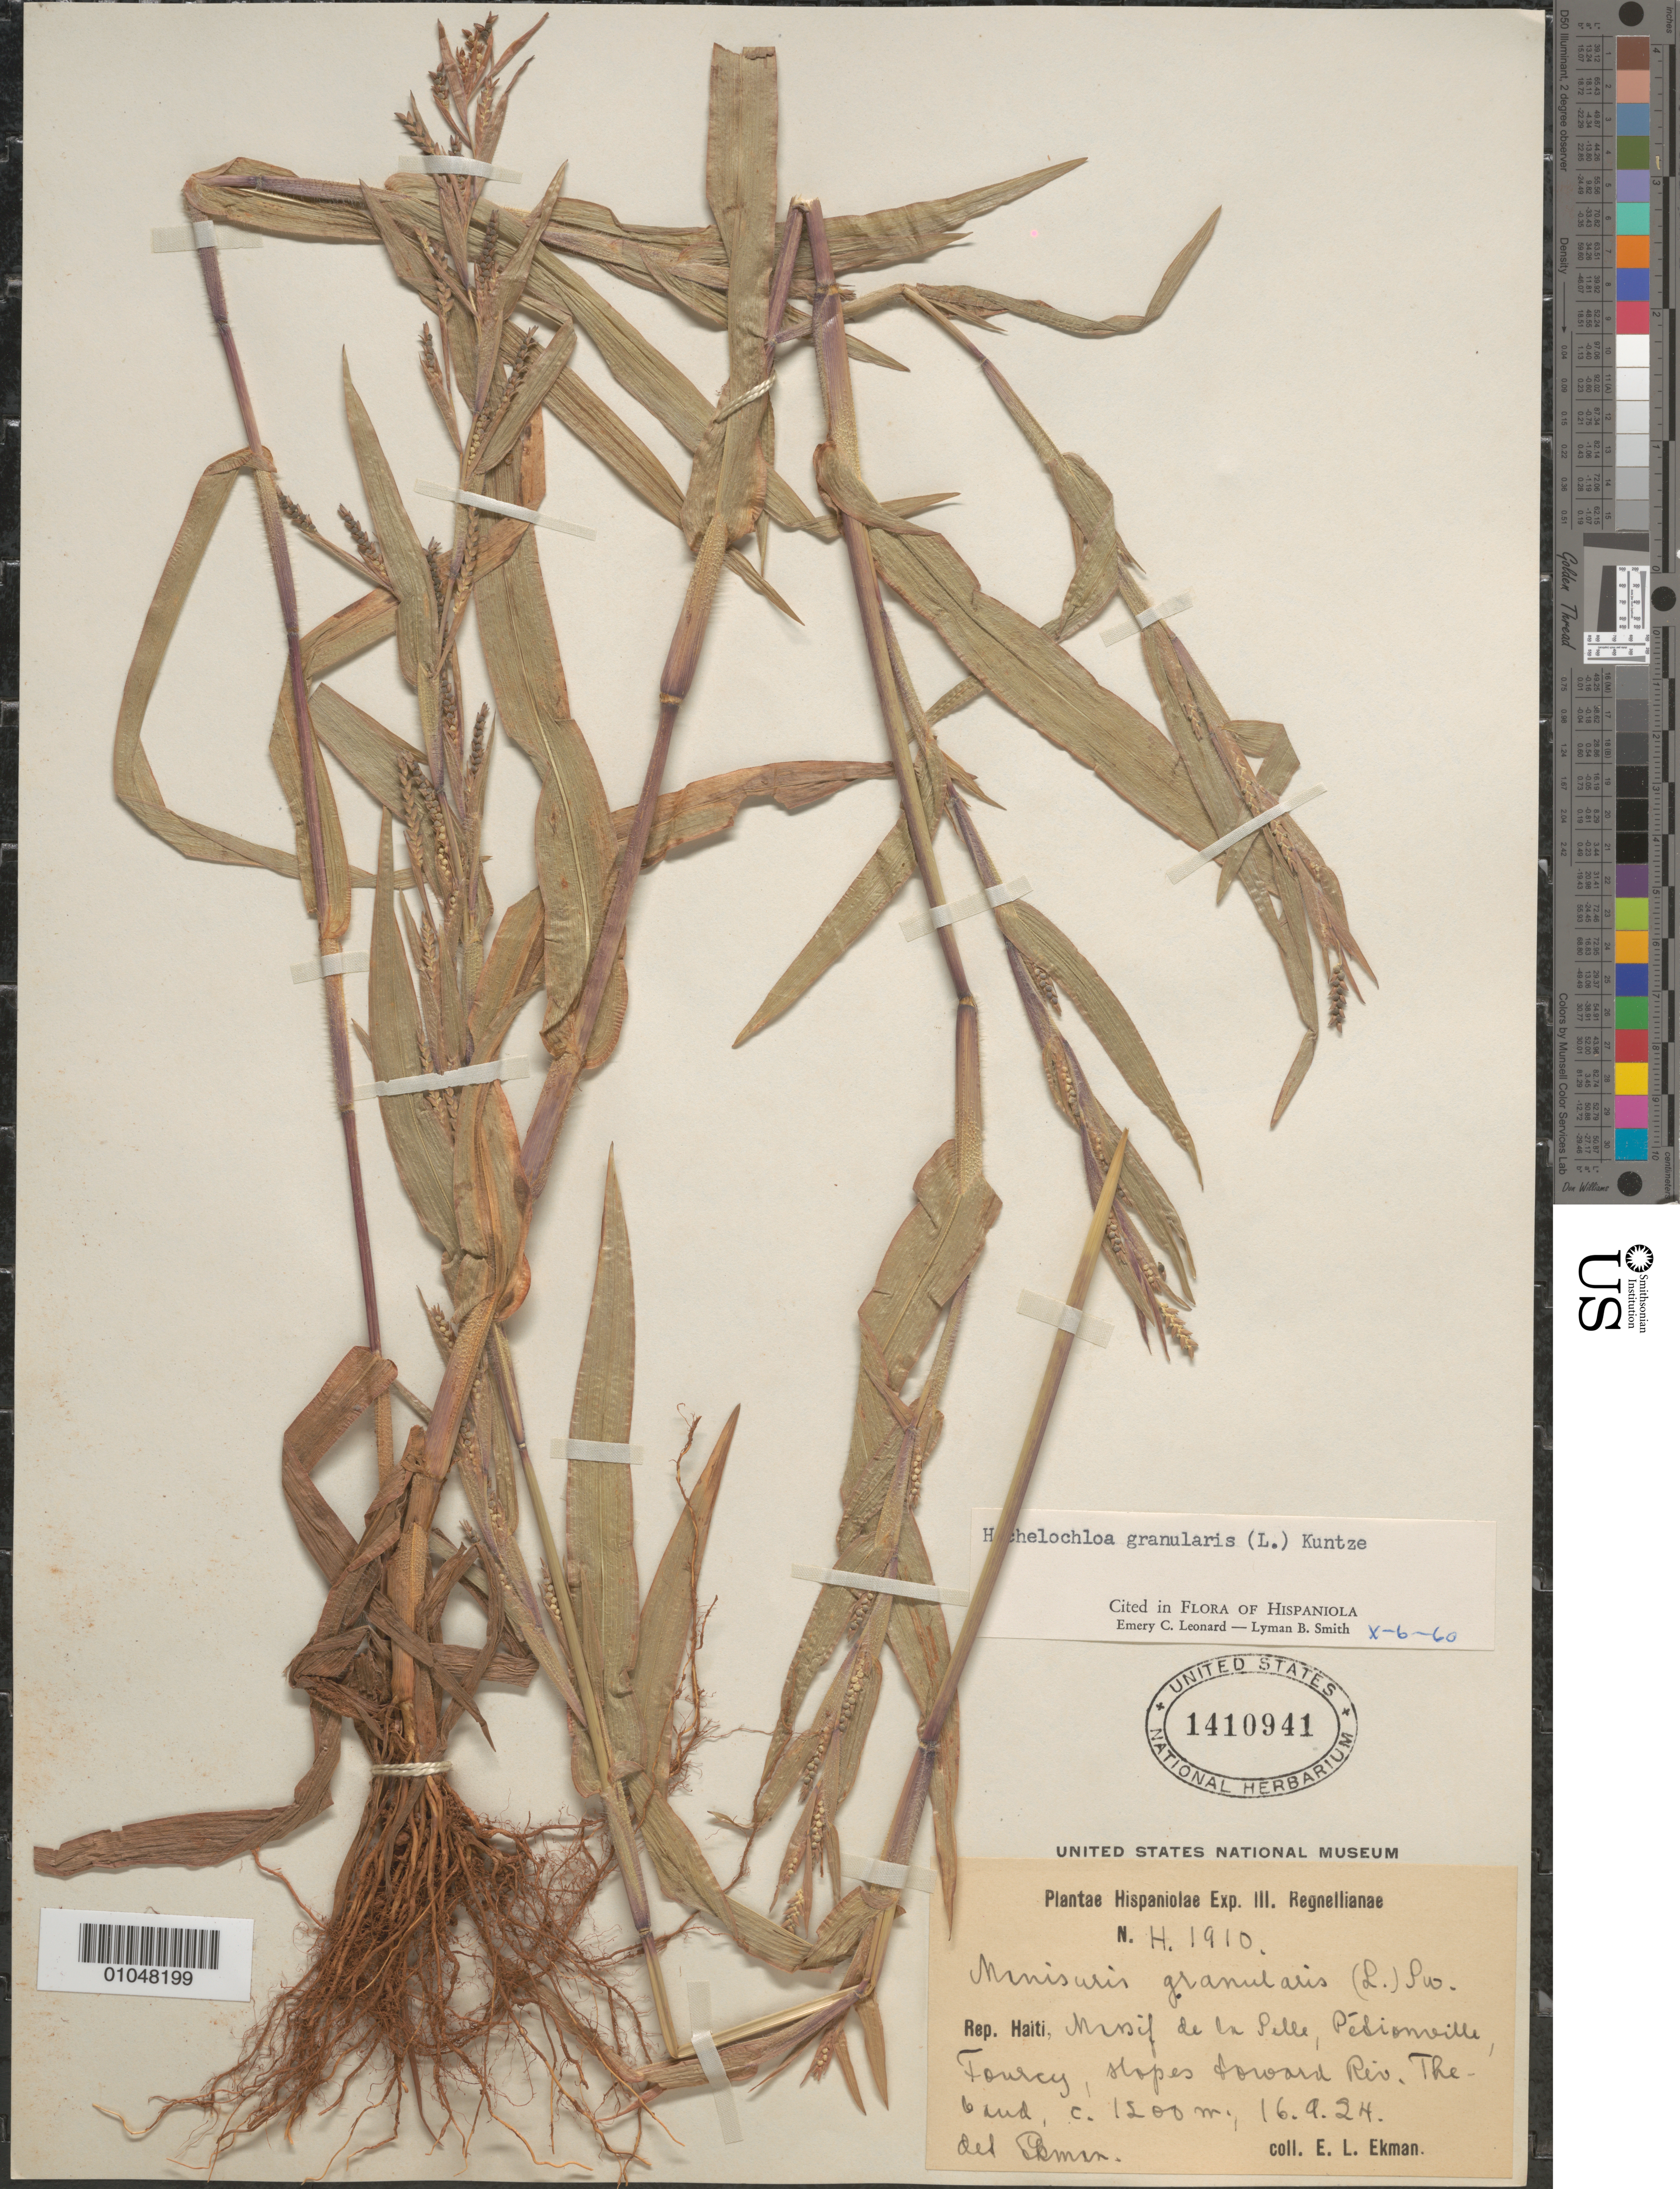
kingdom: Plantae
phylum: Tracheophyta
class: Liliopsida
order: Poales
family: Poaceae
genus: Hackelochloa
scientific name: Hackelochloa granularis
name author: (L.) Kuntze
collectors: E. L. Ekman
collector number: H 1910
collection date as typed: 16 Sep 1924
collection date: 1924-09-16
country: Haiti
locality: Massif de la Pelle, Petionville, Fourcey, slopes toward Rio Thebaud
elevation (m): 1200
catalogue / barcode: US 1410941